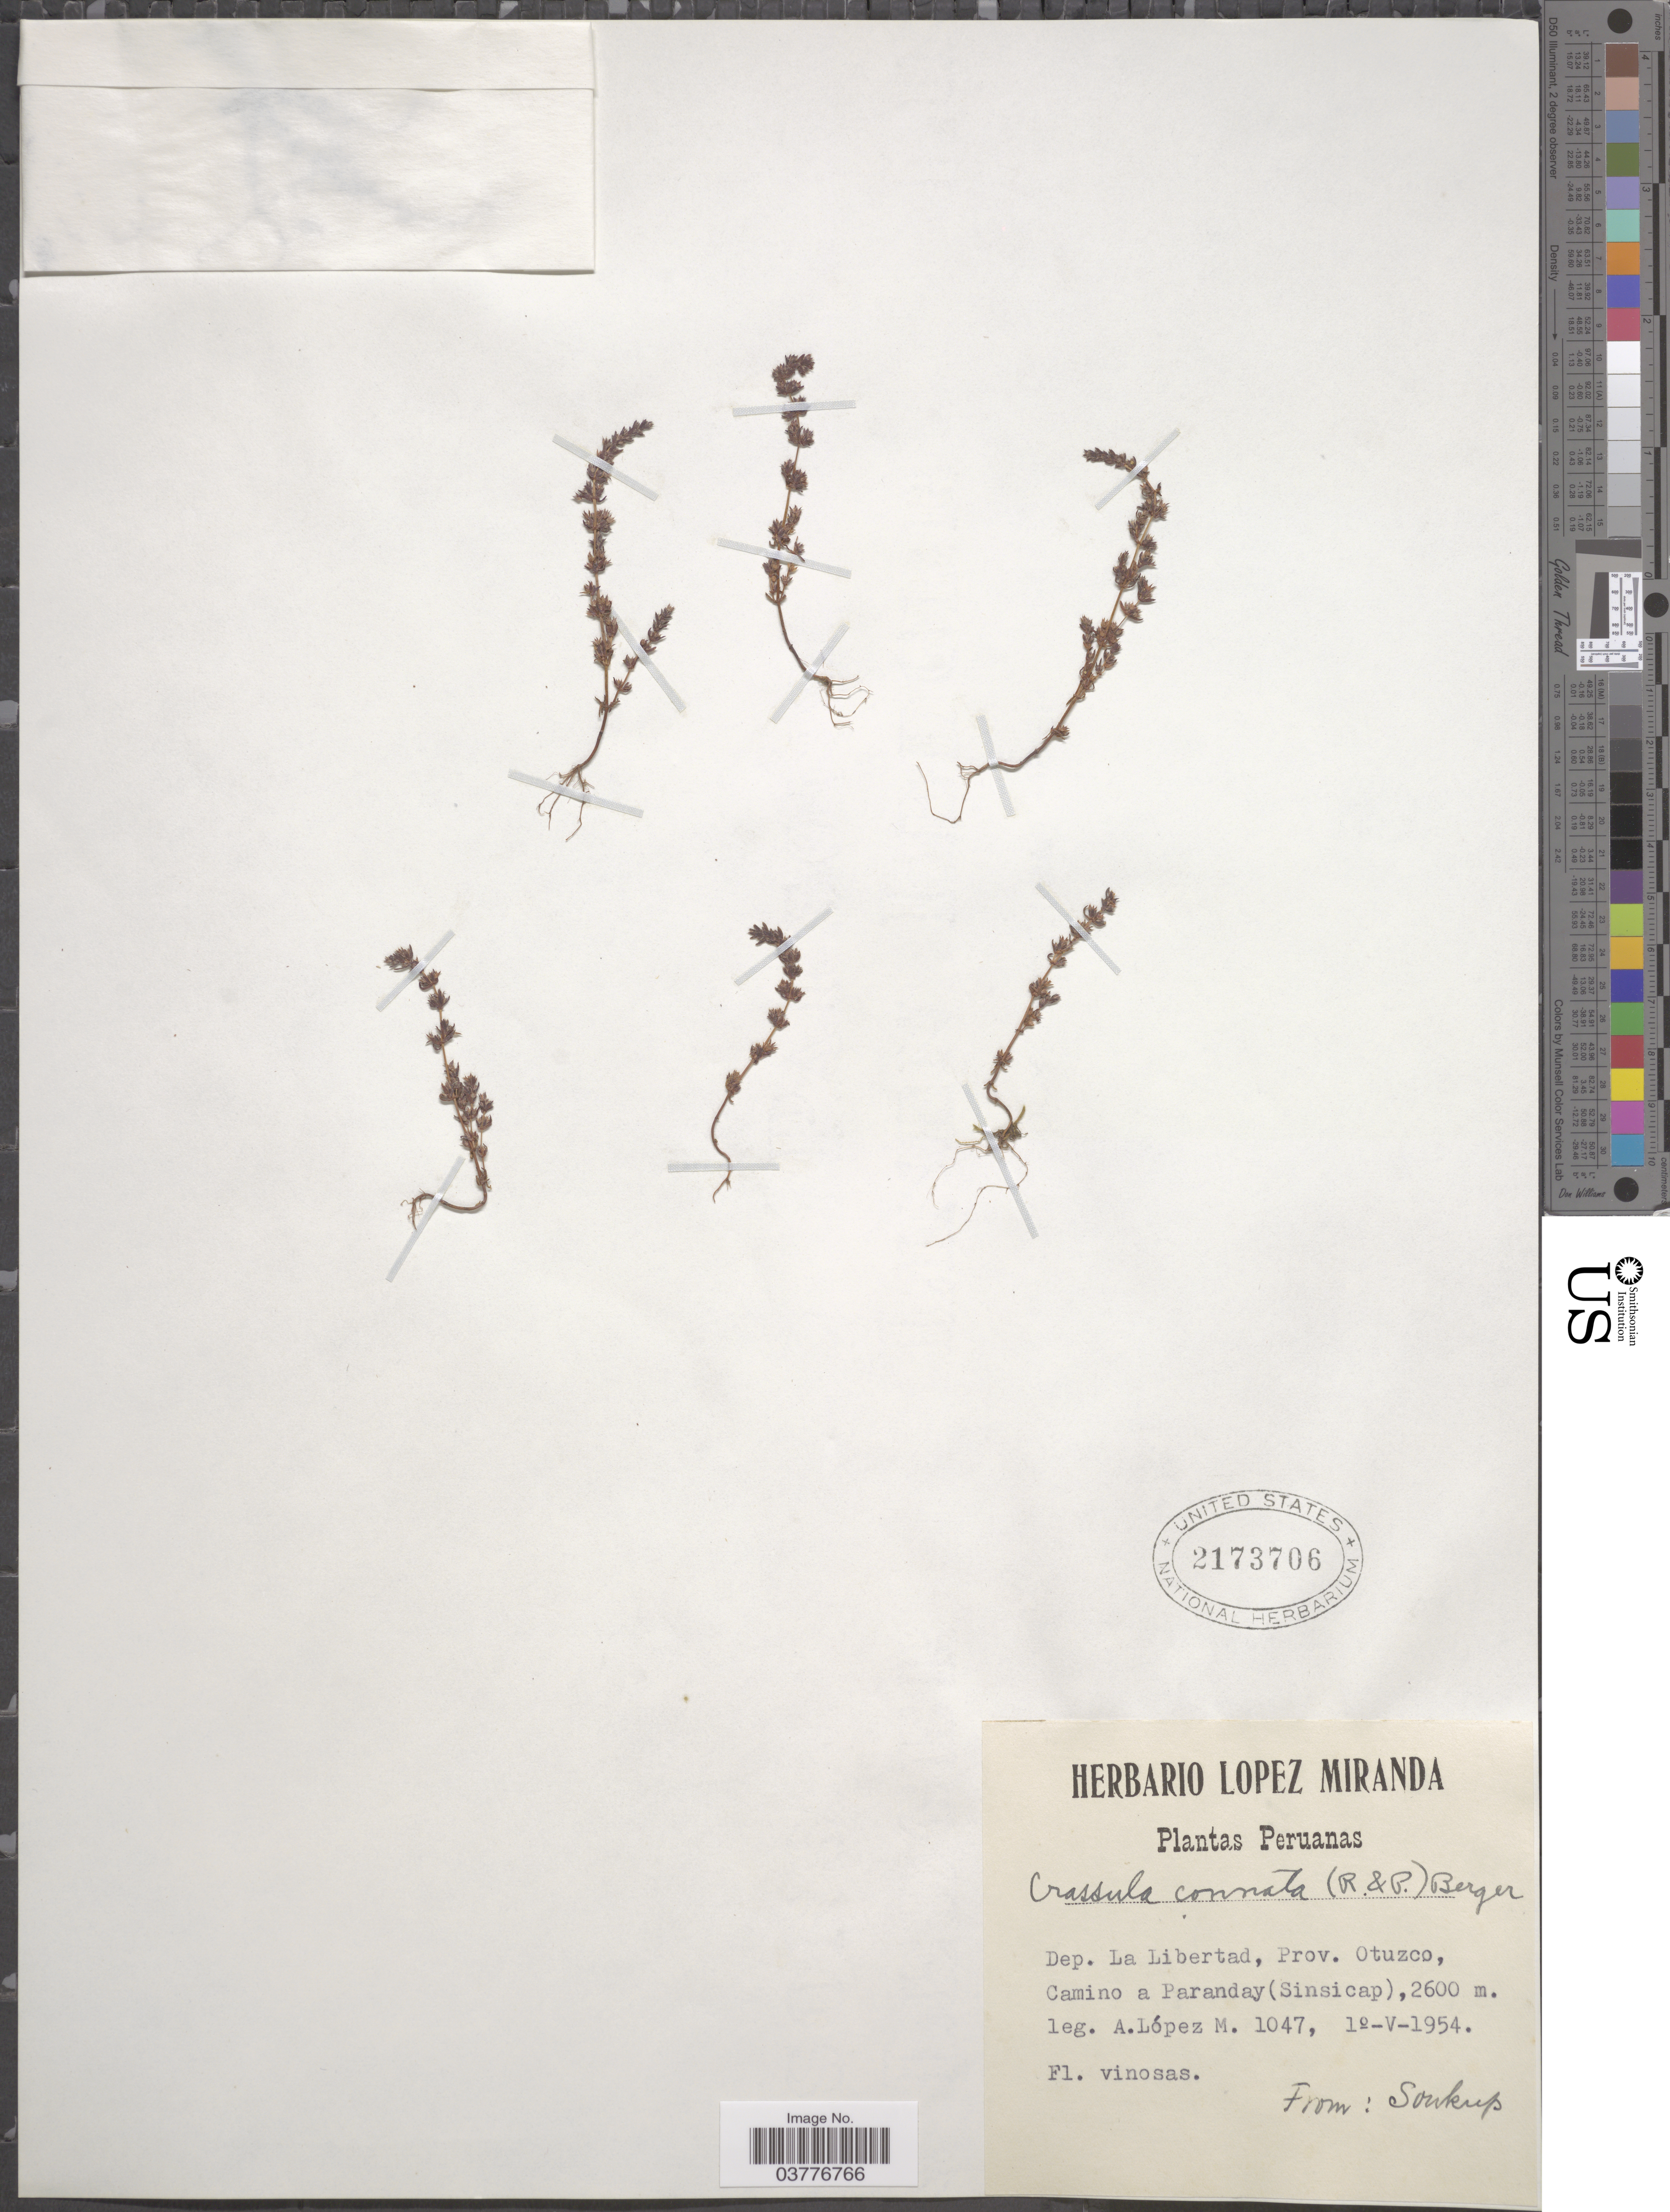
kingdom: Plantae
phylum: Tracheophyta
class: Magnoliopsida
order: Saxifragales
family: Crassulaceae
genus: Crassula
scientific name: Crassula connata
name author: (Ruiz & Pav.) A. Berger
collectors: A. López M.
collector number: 1047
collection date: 1954-05-01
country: Peru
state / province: La Libertad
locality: Dep. La Libertad, Prov. Otuzco, Camino a Paranday (Sinsicap).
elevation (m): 2600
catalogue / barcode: US 2173706